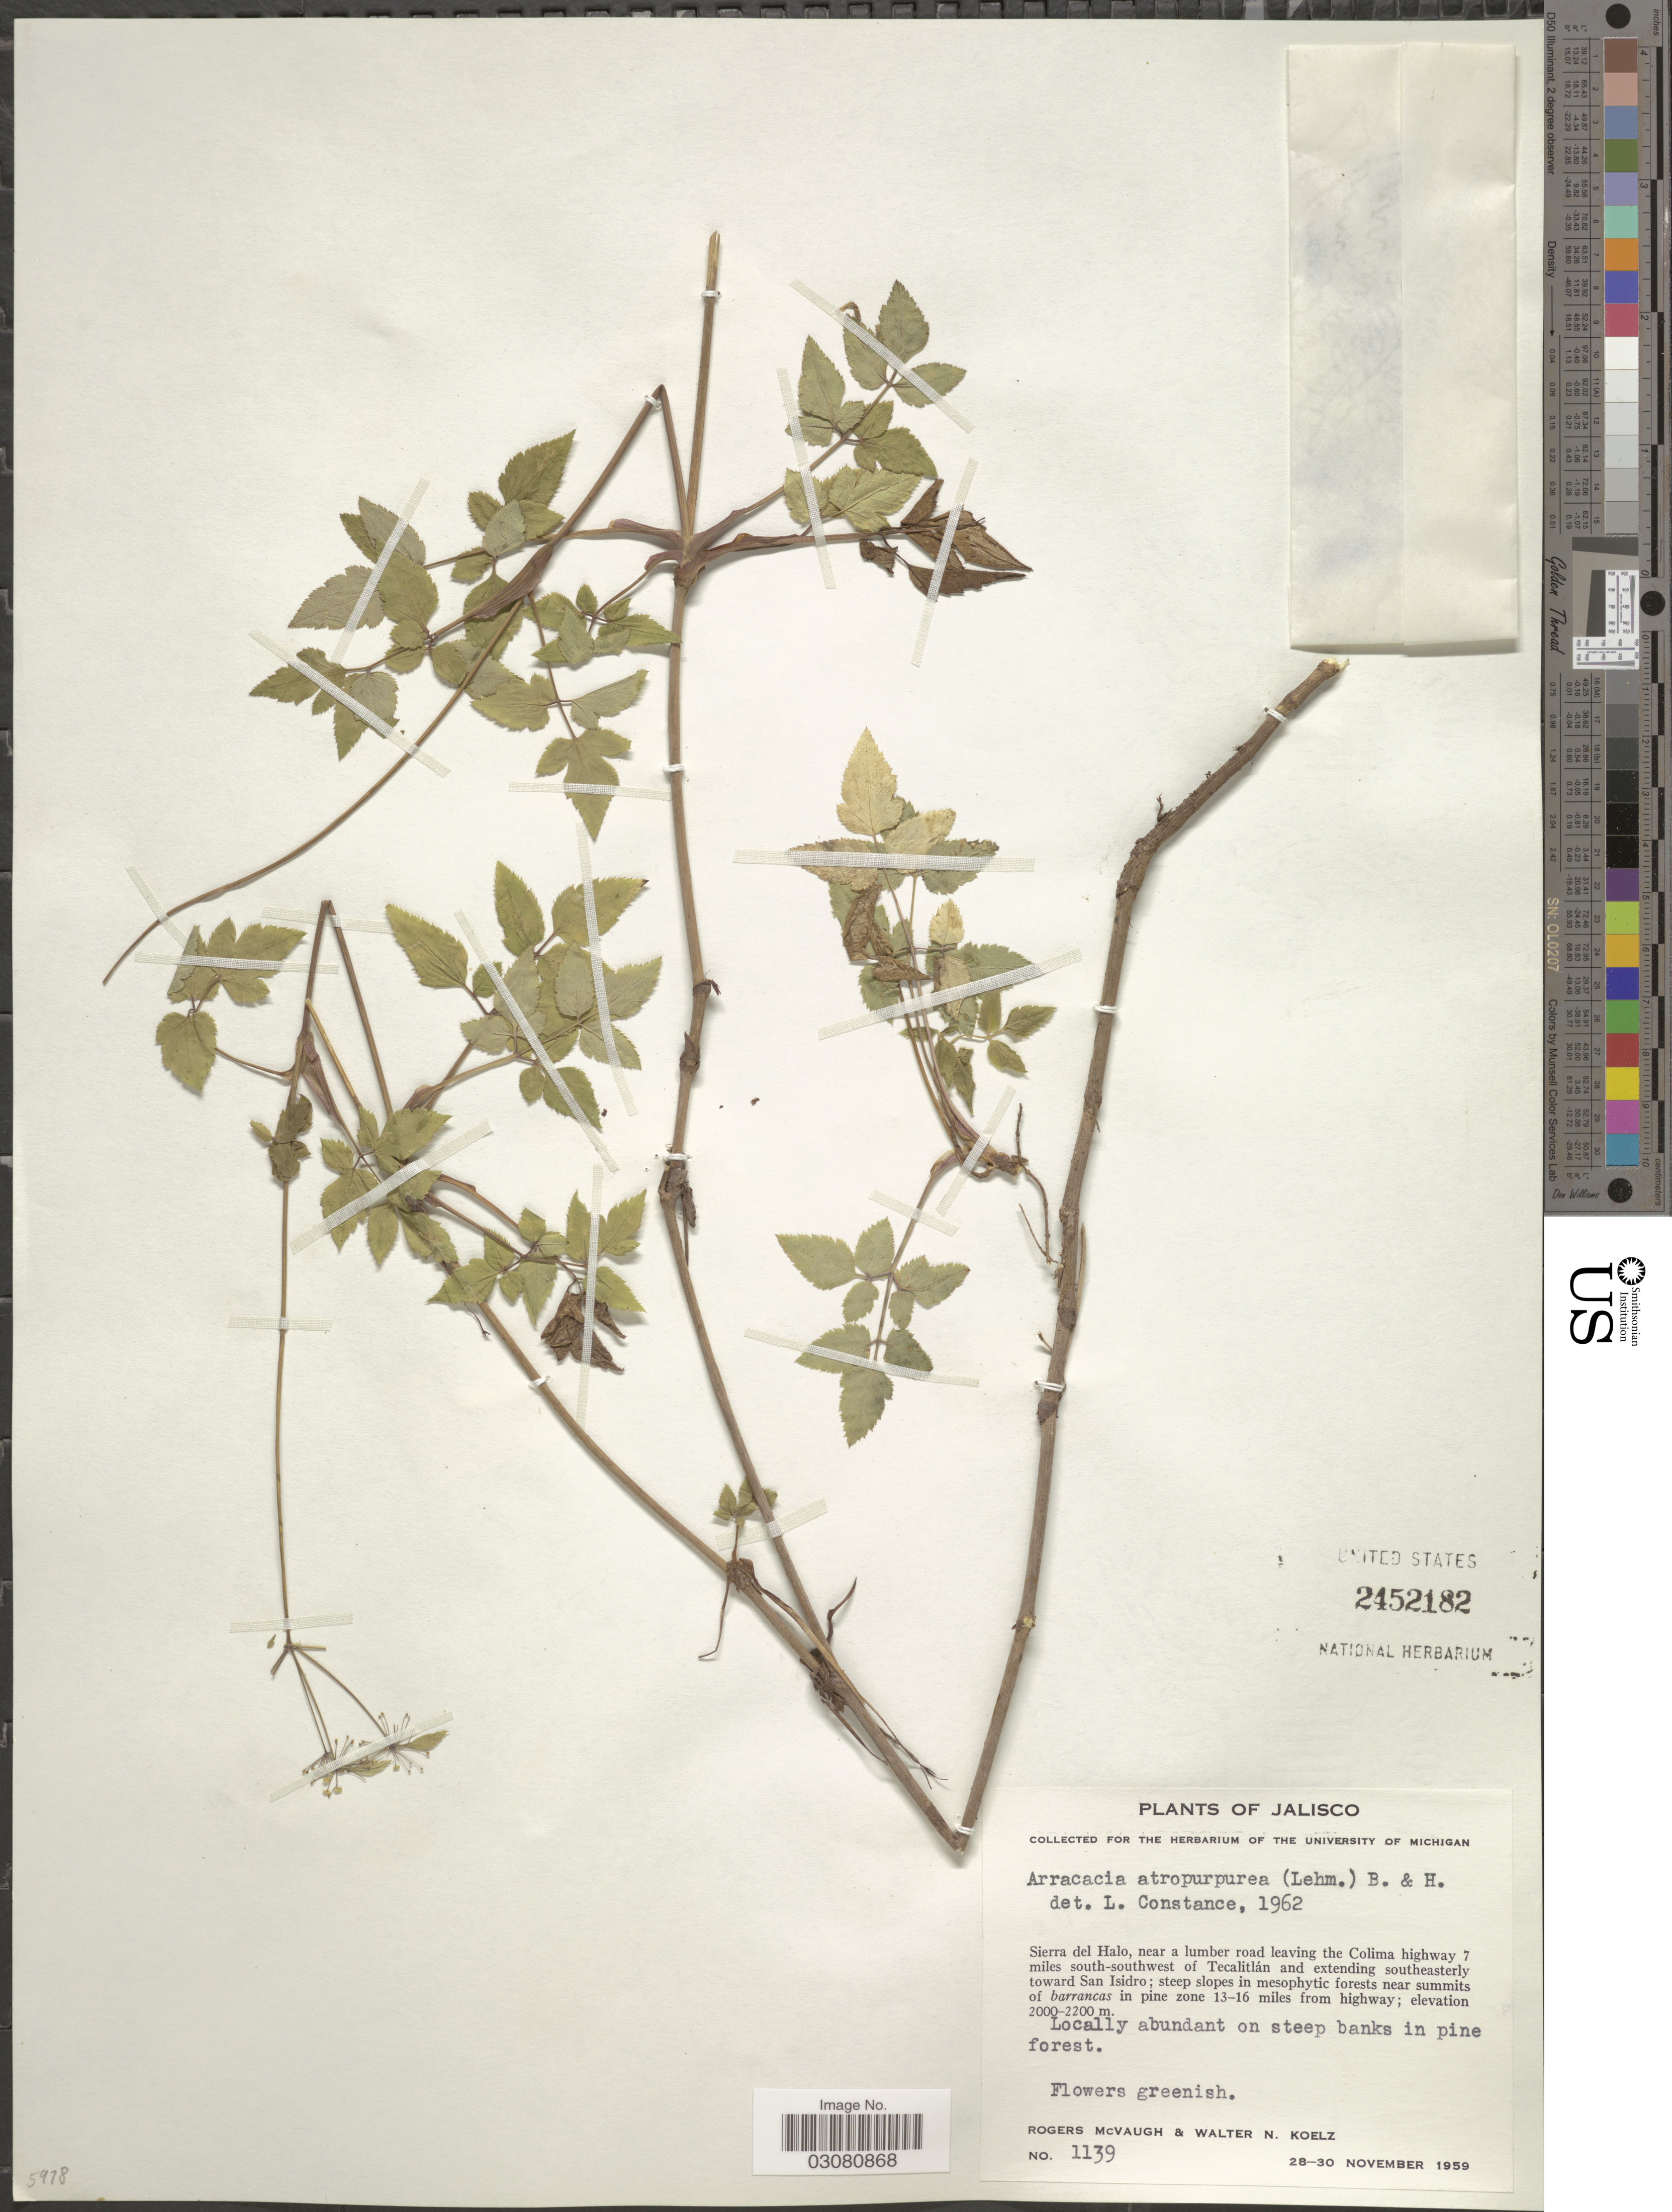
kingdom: Plantae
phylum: Tracheophyta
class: Magnoliopsida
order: Apiales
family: Apiaceae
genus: Arracacia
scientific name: Arracacia atropurpurea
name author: (Lehm.) Benth. & Hook. f. ex Hemsl.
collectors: R. McVaugh & W. N. Koelz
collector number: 1139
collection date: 1959-11-28/1959-11-30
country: Mexico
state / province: Jalisco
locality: Sierra del Halo, near a lumber road leaving the Colima highway 7 miles south-southwest of Tecalitlán and extending southeasterly toward San Isidro; steep slopes in mesophytic forests near summits of barrancas in pine zone 13-16 miles from highway.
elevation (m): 2000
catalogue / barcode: US 2452182